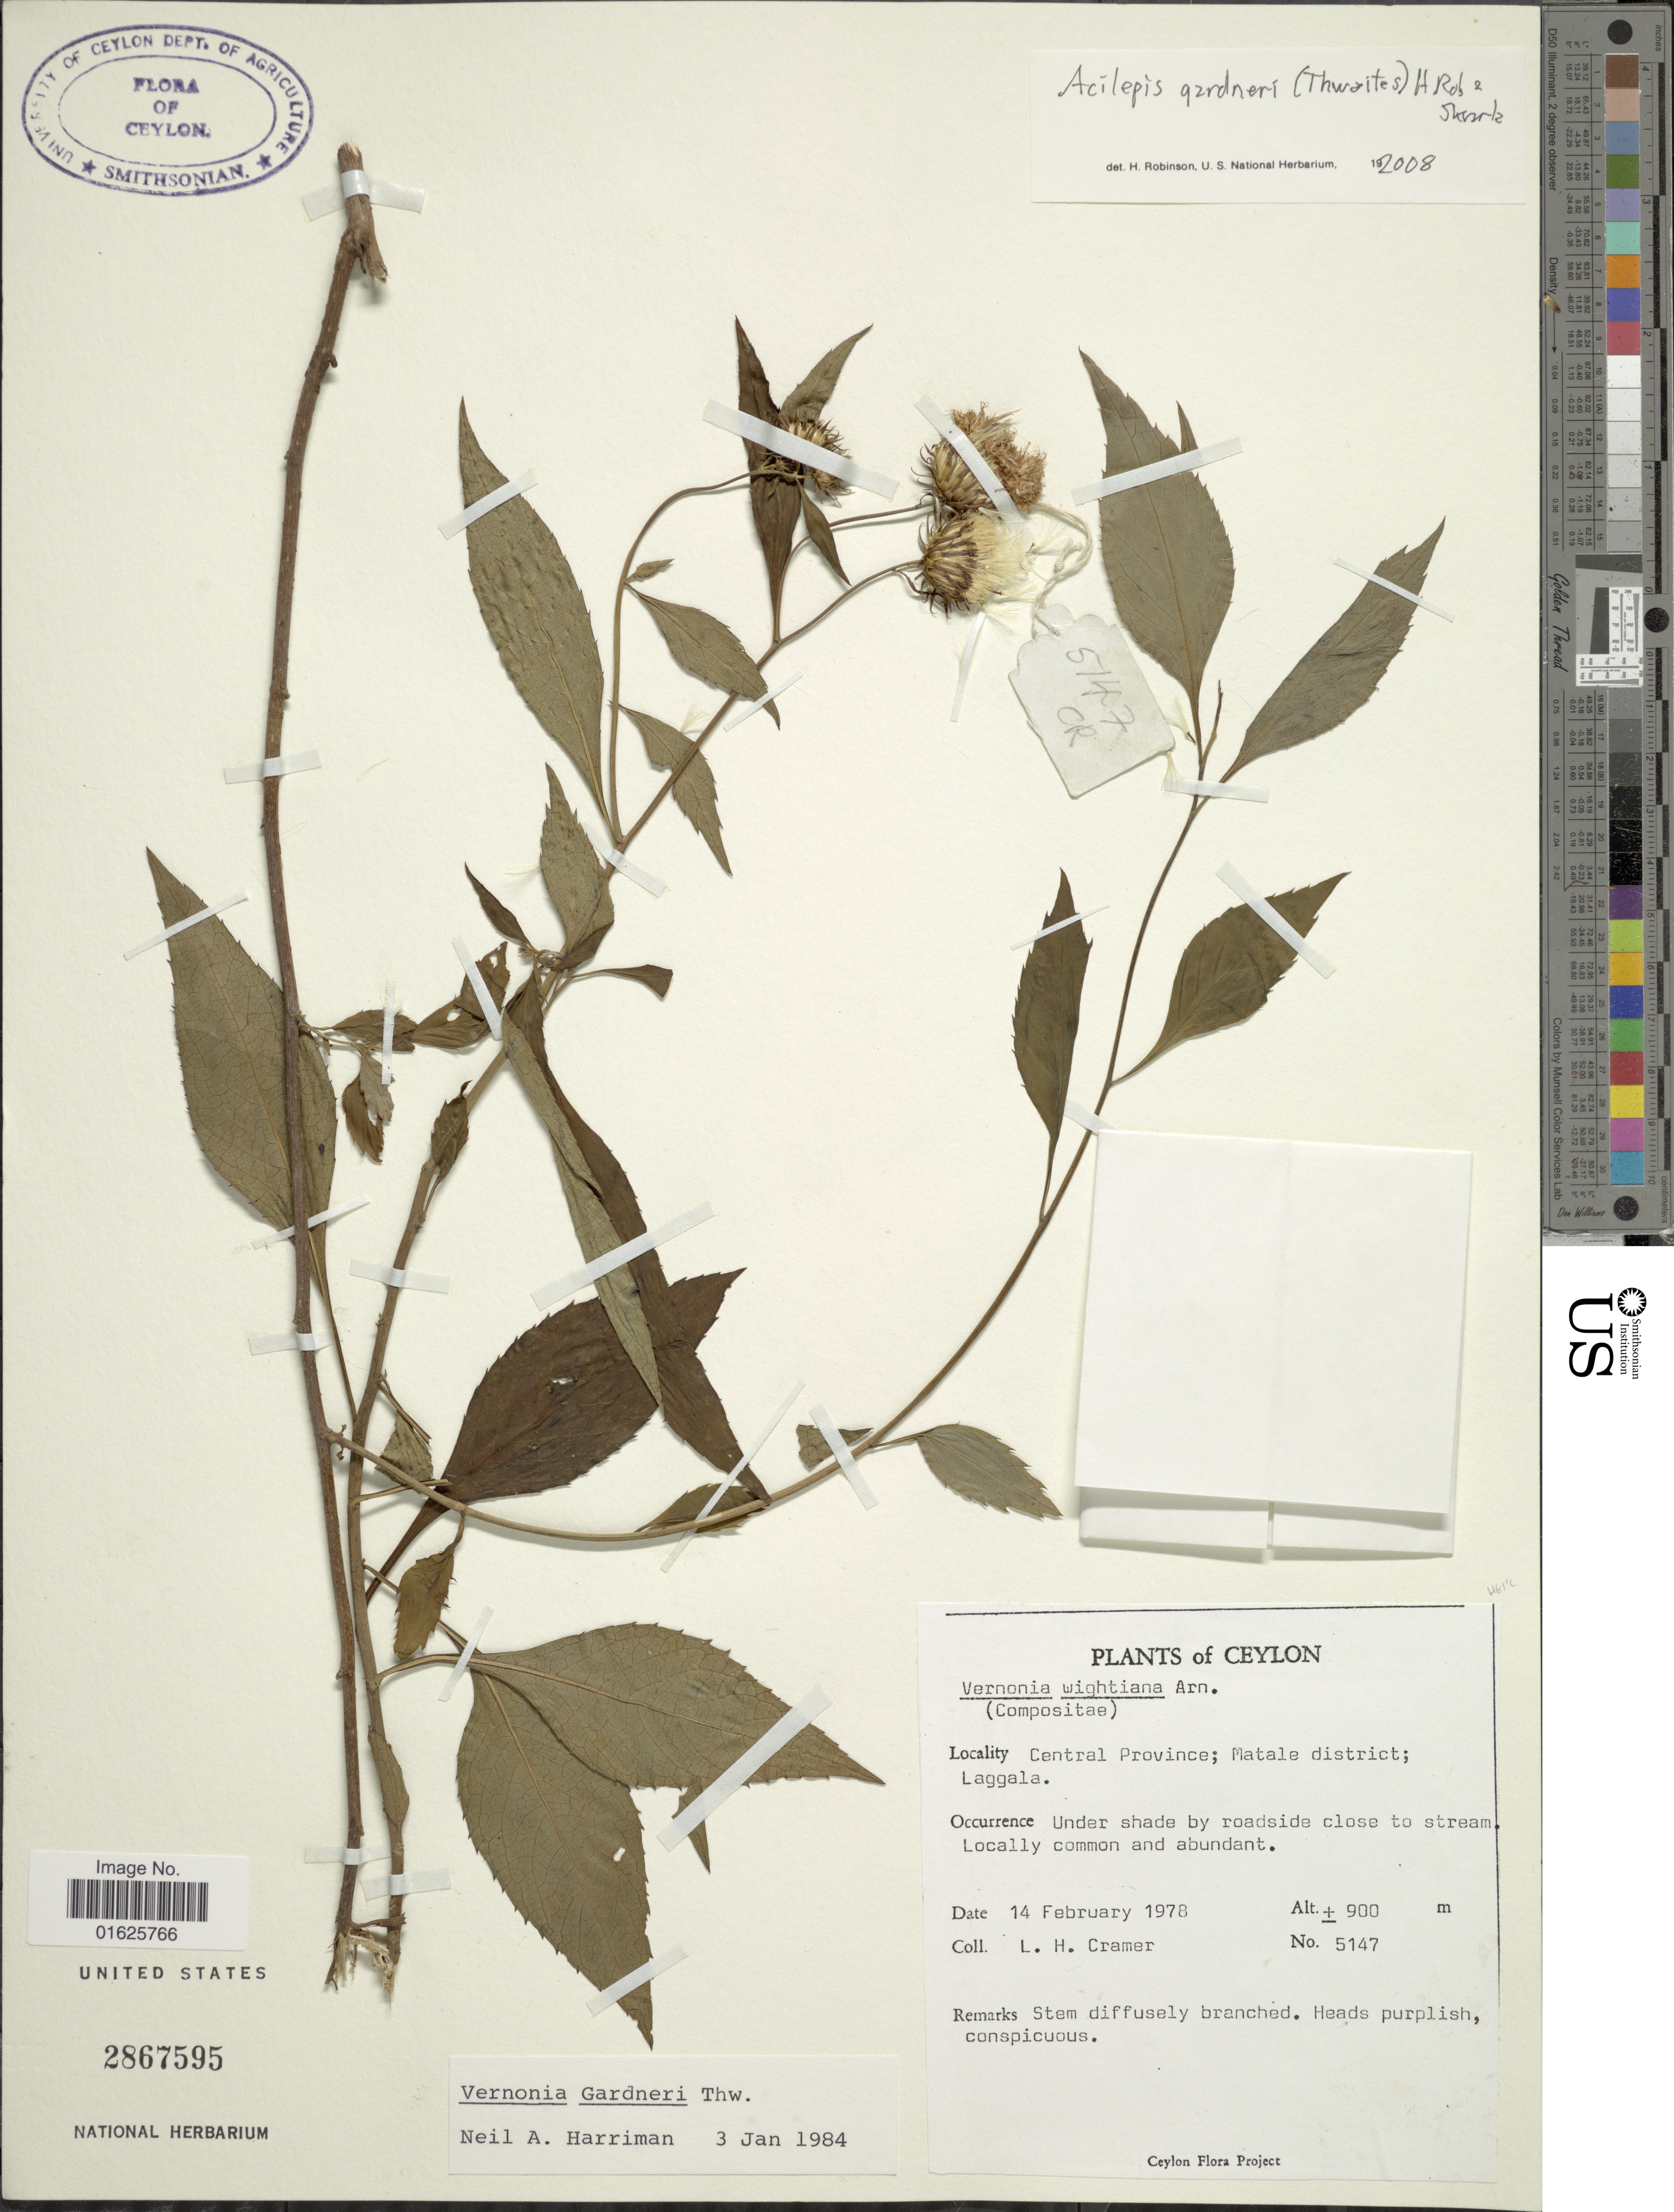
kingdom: Plantae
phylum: Tracheophyta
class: Magnoliopsida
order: Asterales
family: Asteraceae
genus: Acilepis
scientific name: Acilepis gardneri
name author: (Thwaites) H. Rob. & Skvarla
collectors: L. H. Cramer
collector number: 5147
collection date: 1978-02-14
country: Sri Lanka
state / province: Central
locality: Matale District; Laggala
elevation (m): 900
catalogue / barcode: US 2867595